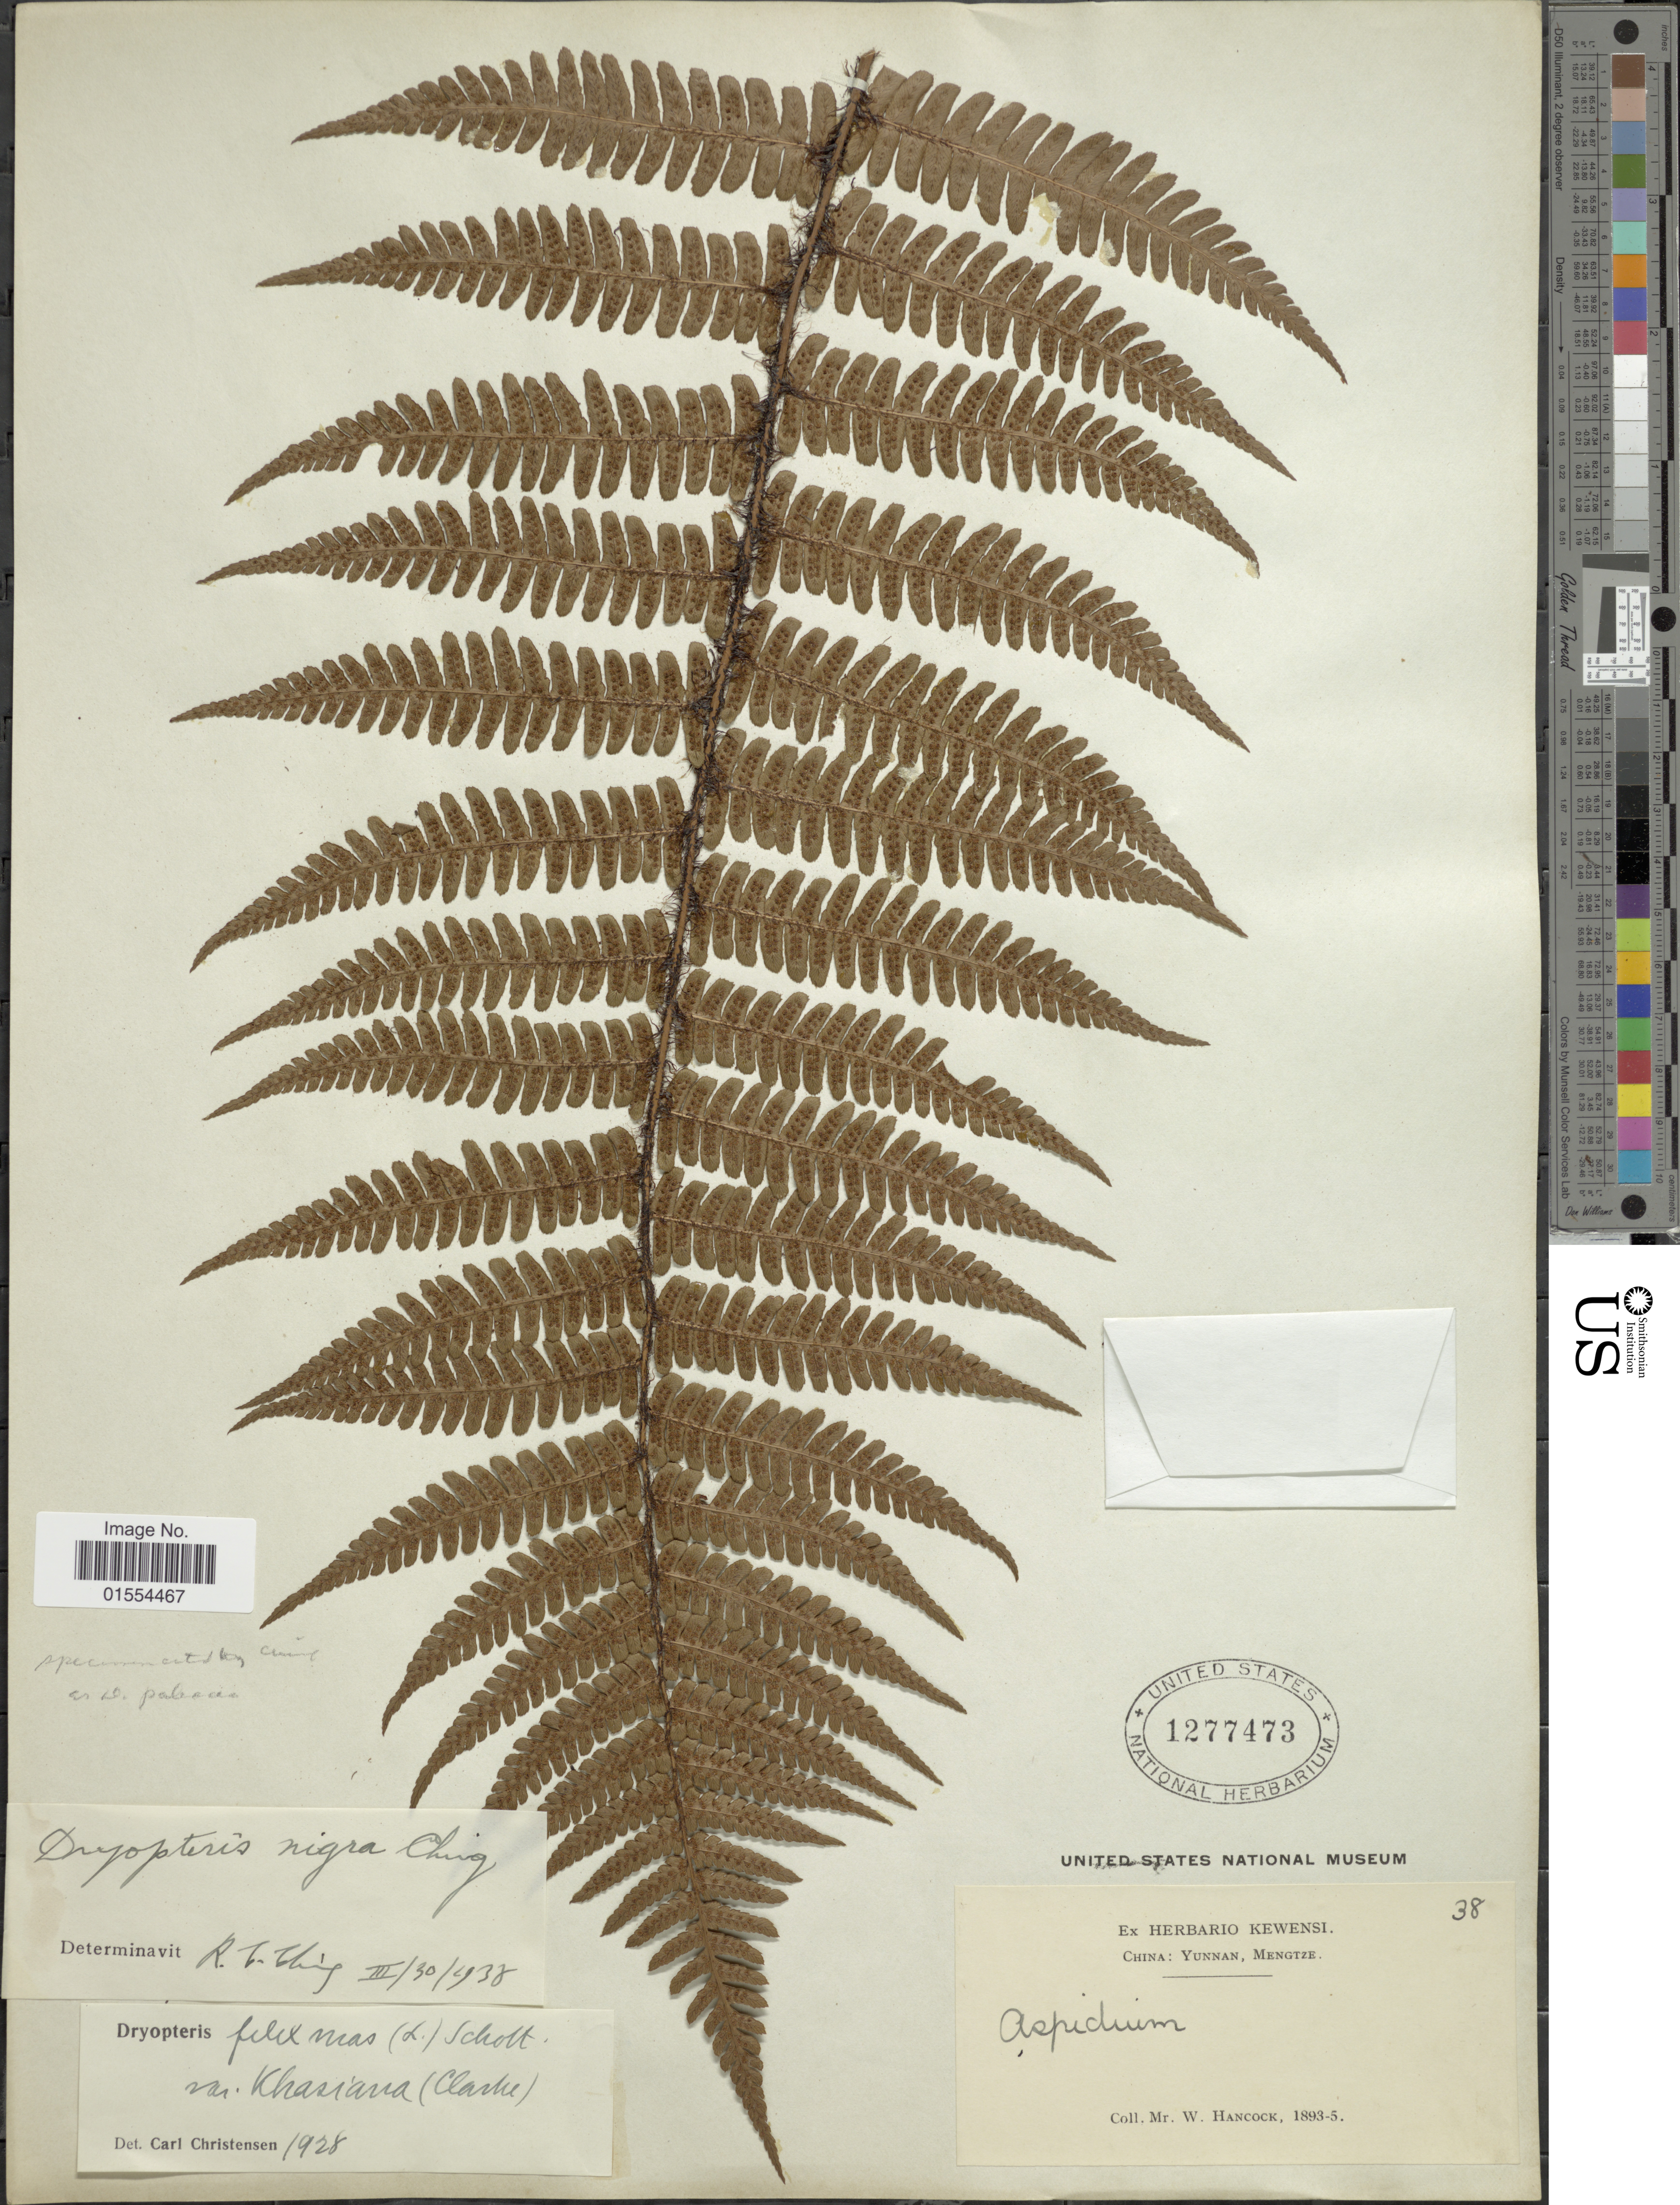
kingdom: Plantae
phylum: Tracheophyta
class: Polypodiopsida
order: Polypodiales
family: Dryopteridaceae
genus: Dryopteris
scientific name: Dryopteris nigra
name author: Ching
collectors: W. Hancock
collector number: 38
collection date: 1893/1895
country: China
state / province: Yunnan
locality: China: Yunnan, Mengtze.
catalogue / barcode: US 1277473